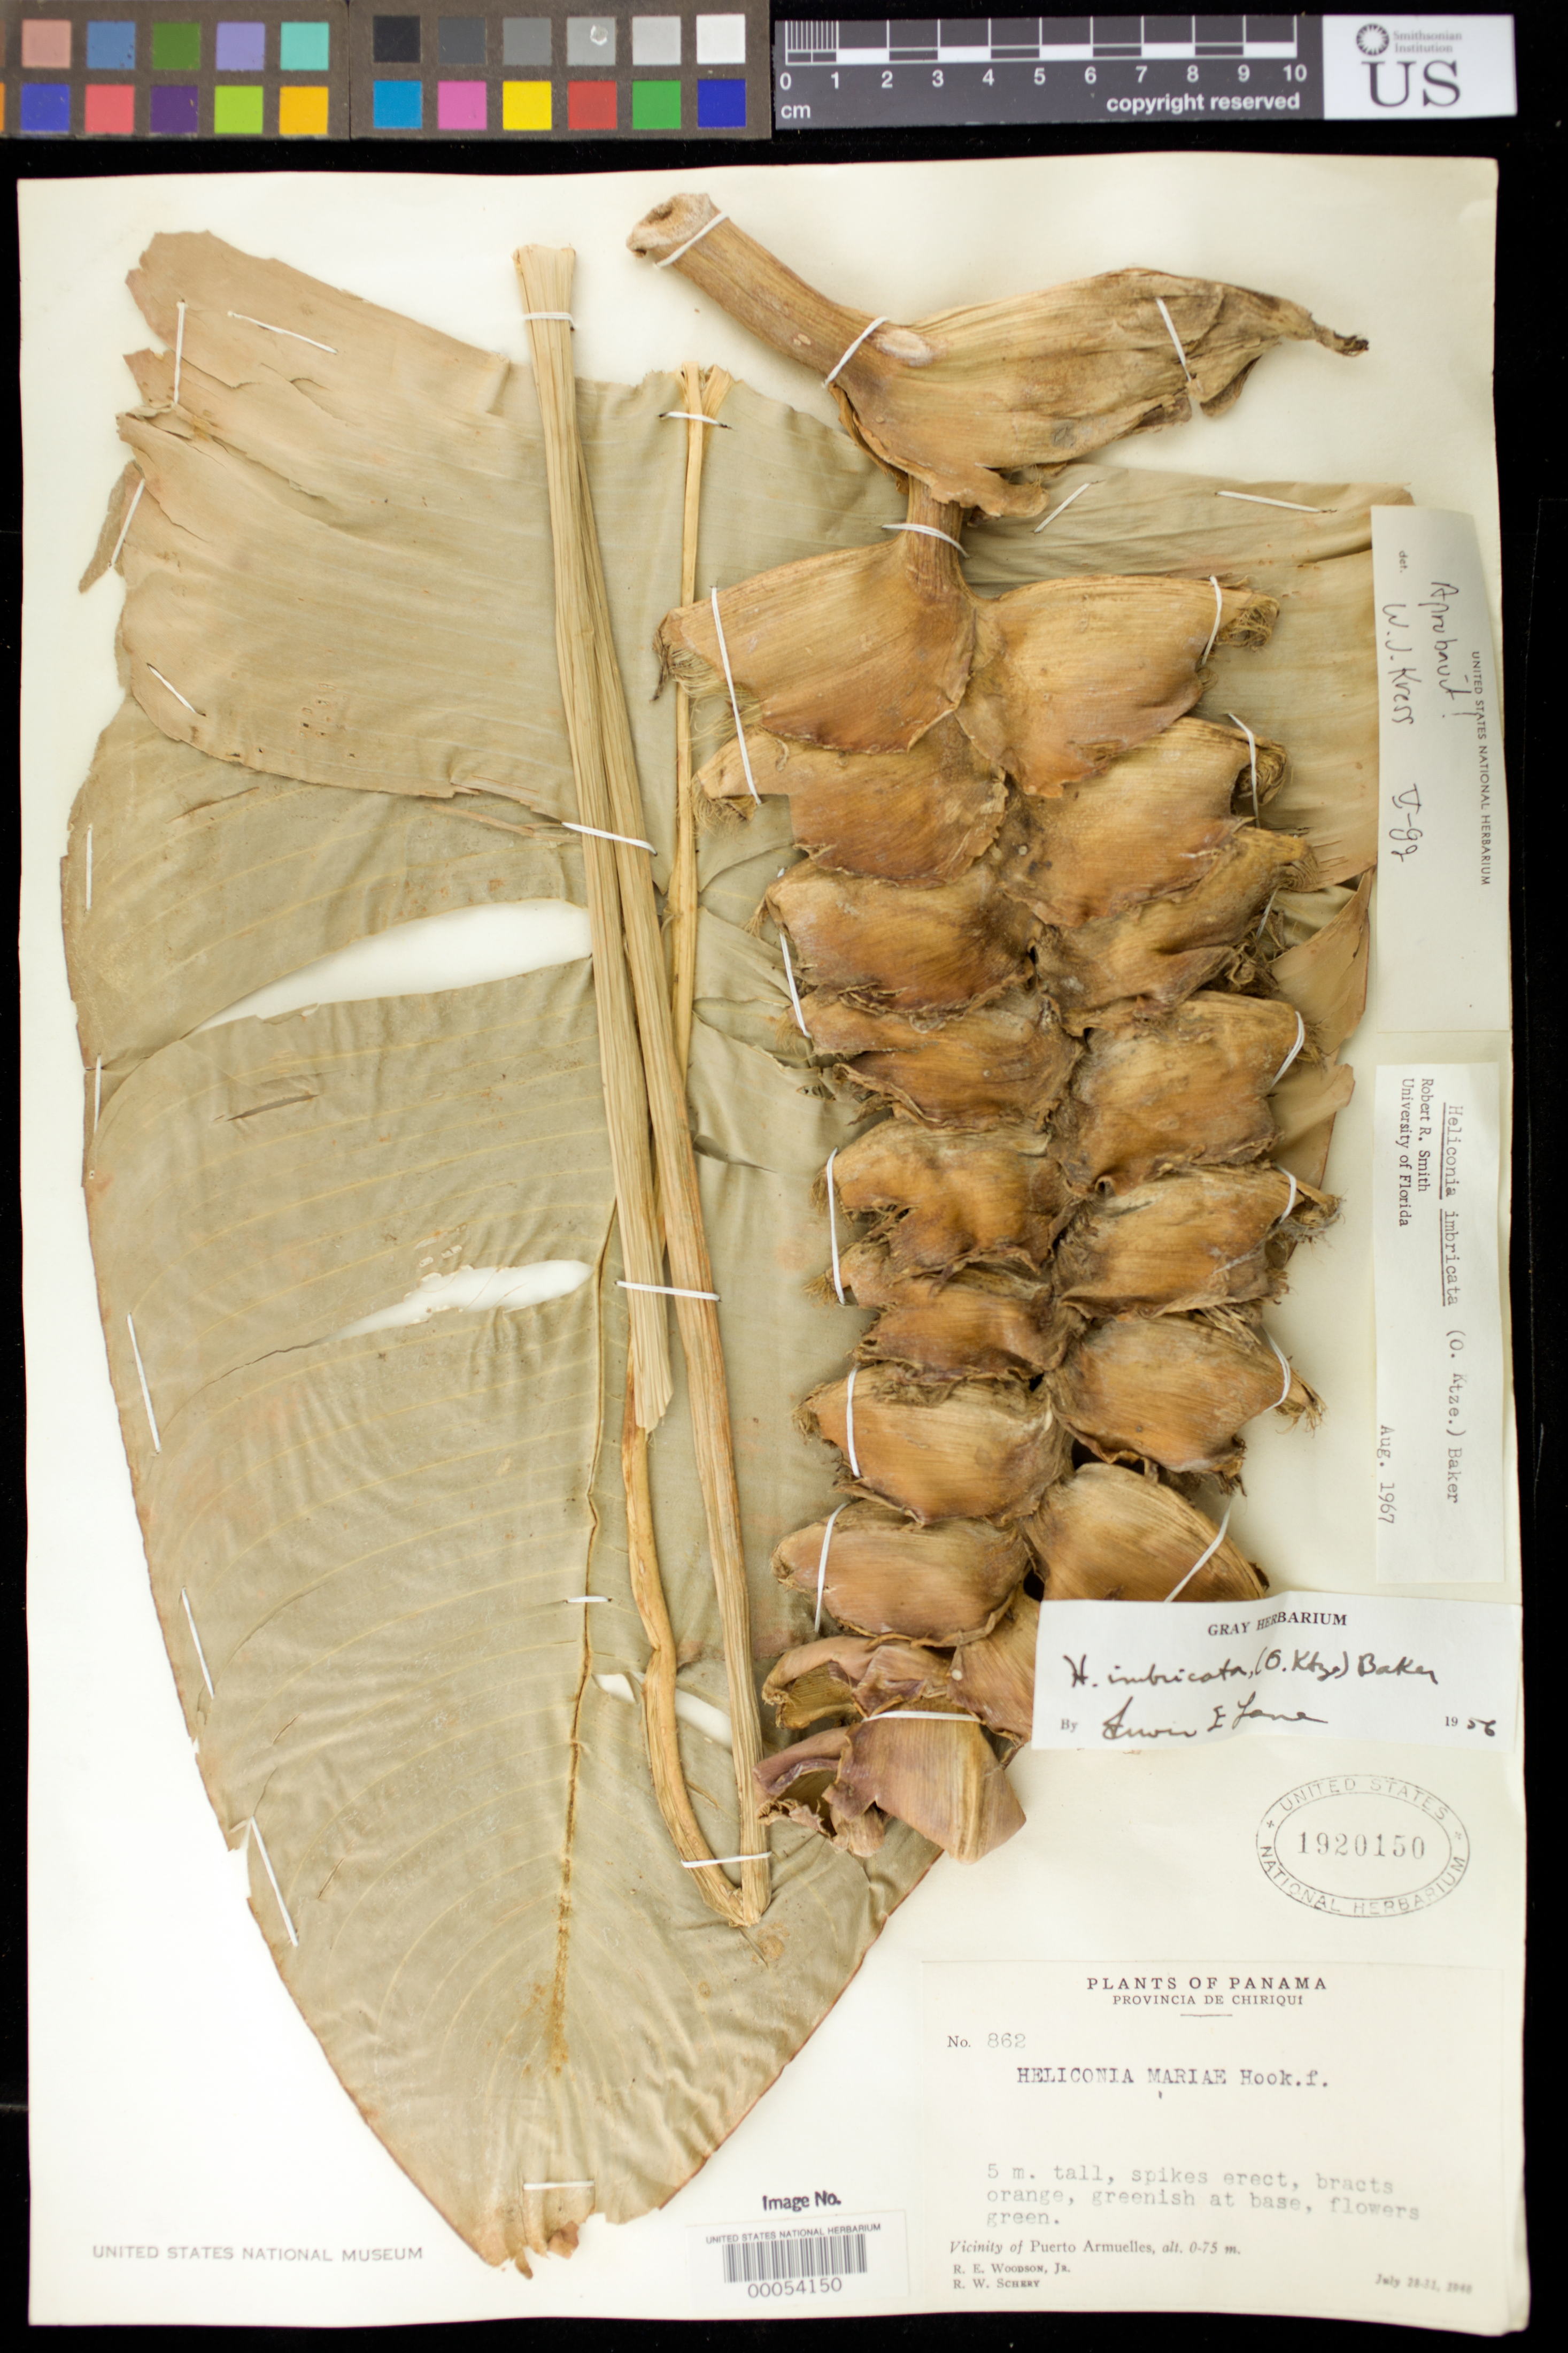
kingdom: Plantae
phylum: Tracheophyta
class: Liliopsida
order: Zingiberales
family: Heliconiaceae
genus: Heliconia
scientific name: Heliconia imbricata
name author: (Kuntze) Baker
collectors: R. E. Woodson & R. W. Schery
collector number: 862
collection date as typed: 28 Jul 1940 to 31 Jul 1940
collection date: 1940-07-28/1940-07-31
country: Panama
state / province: Chiriquí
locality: Vicinity of Puerto Armuelles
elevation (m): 0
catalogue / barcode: US 1920150